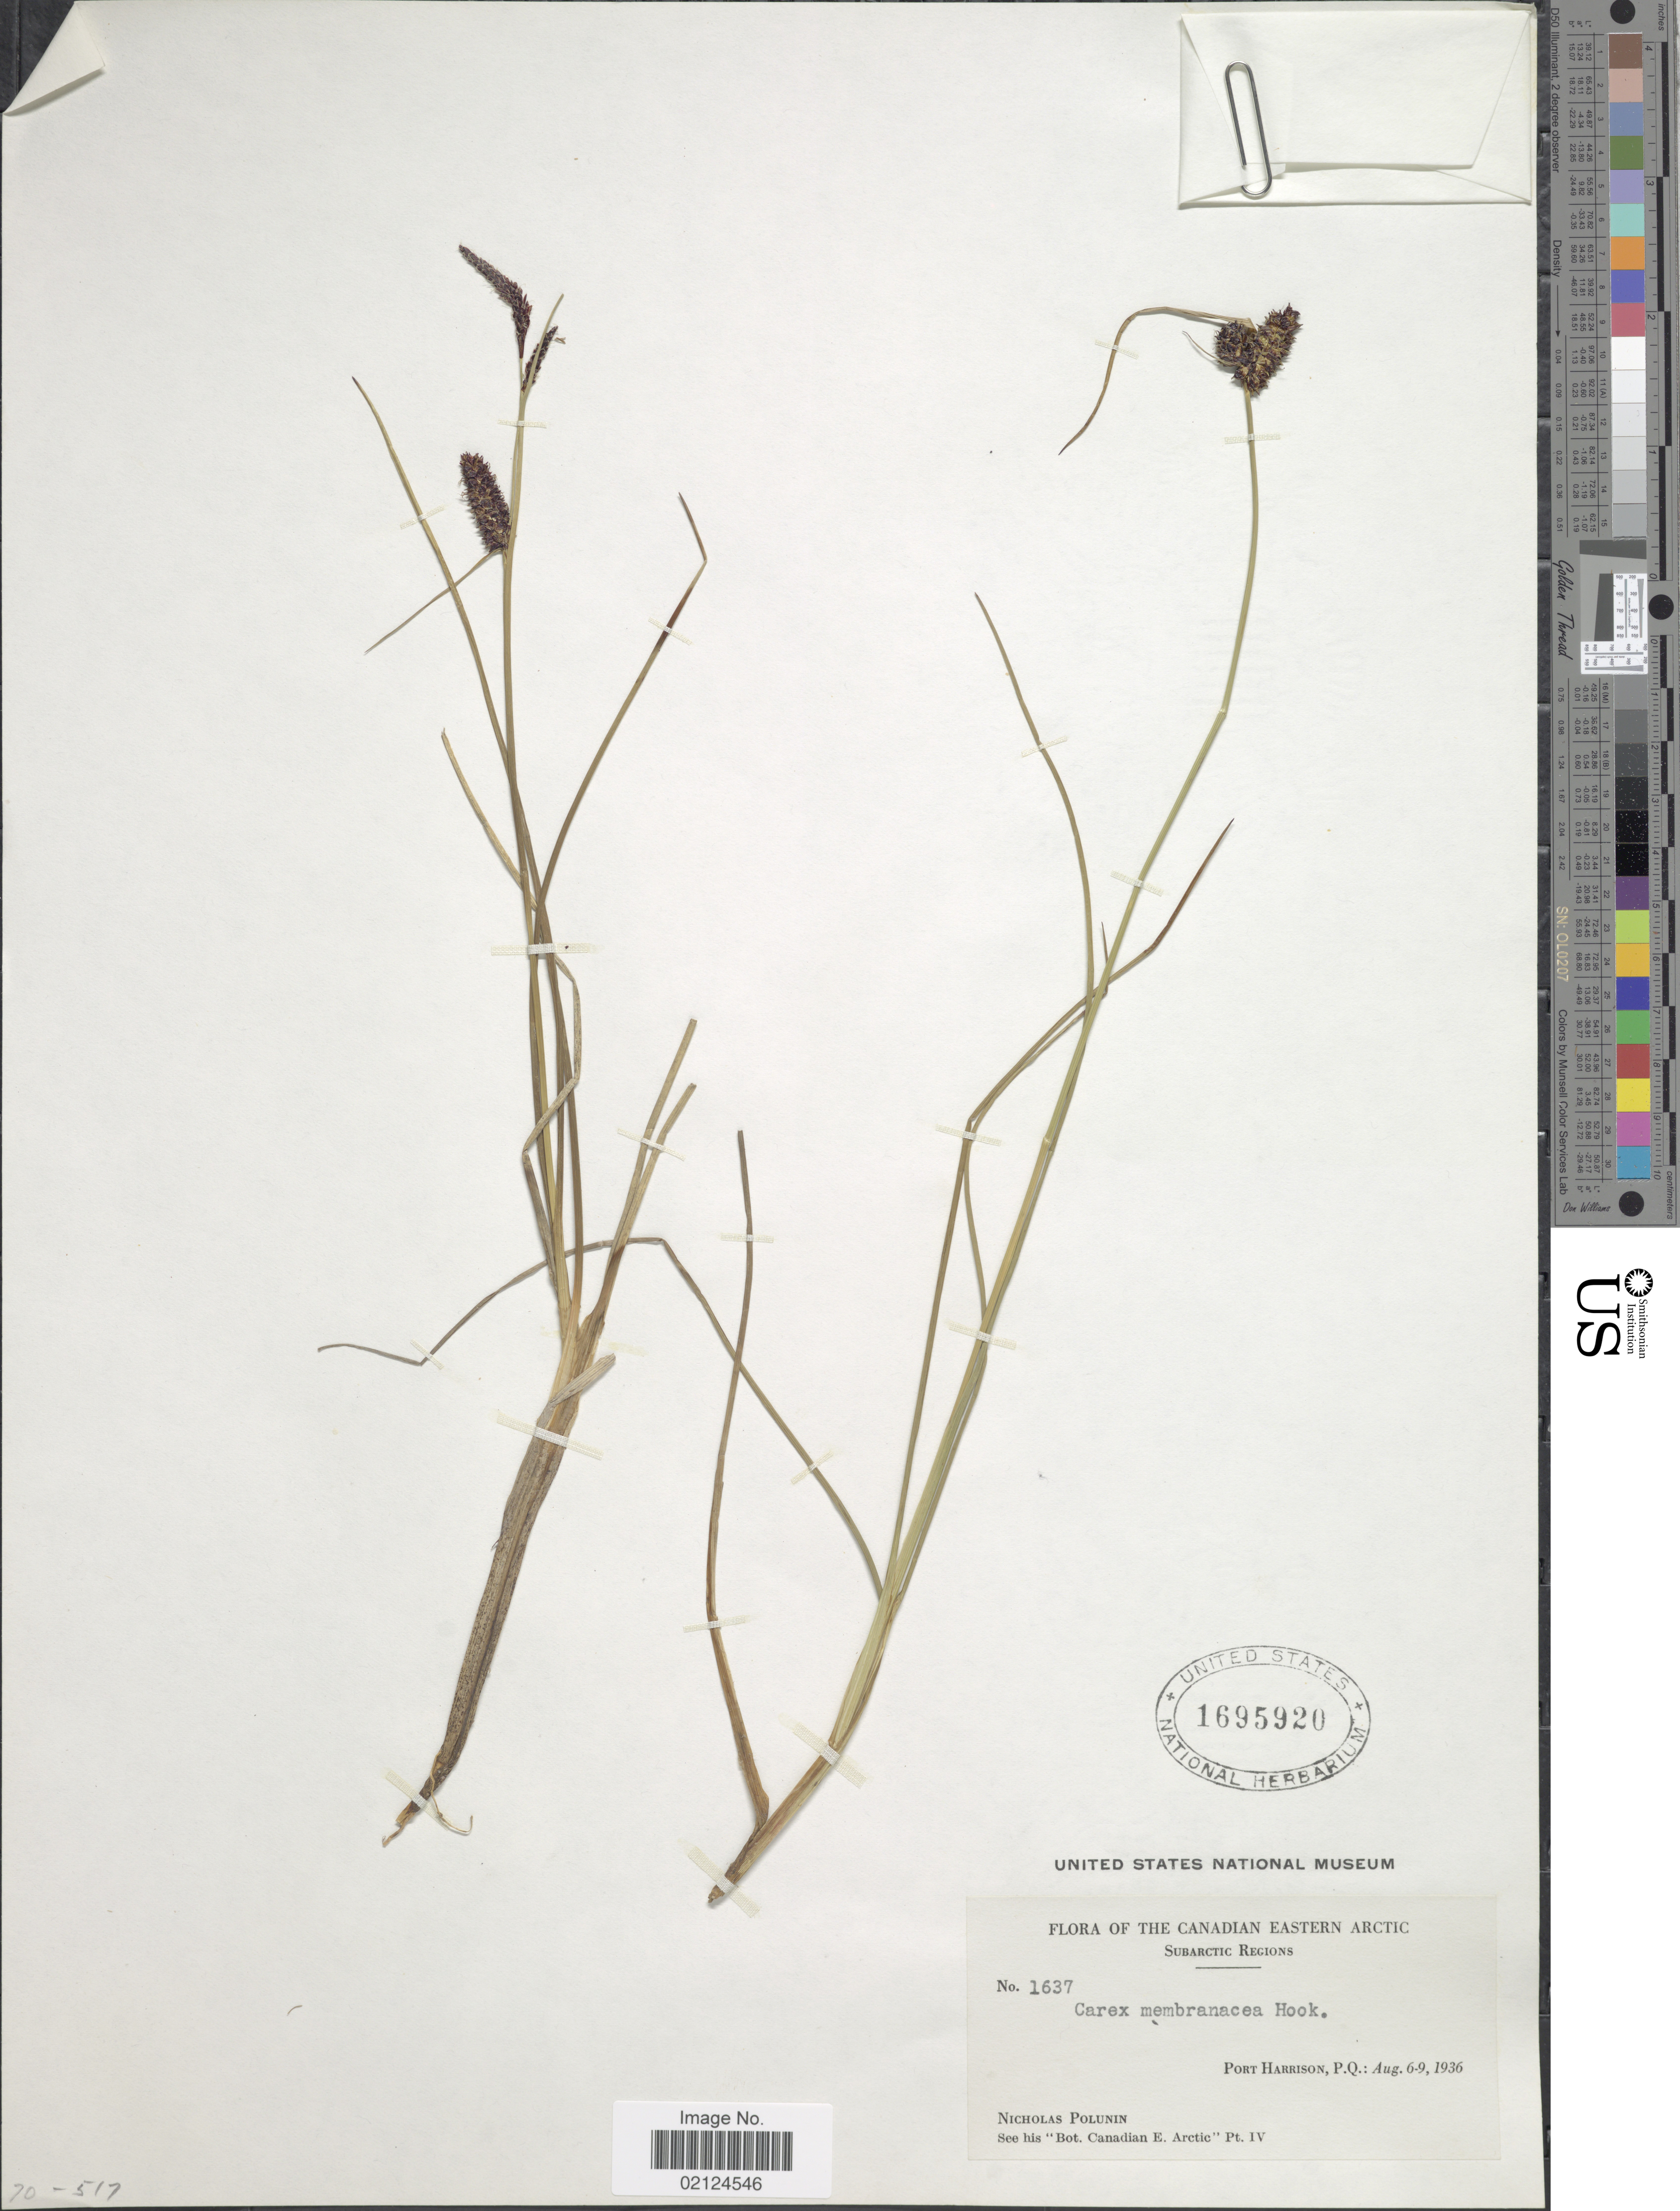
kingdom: Plantae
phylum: Tracheophyta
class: Liliopsida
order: Poales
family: Cyperaceae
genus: Carex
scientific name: Carex membranacea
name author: Hook.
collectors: N. V. Polunin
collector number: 1637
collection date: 1936-08-06/1936-08-09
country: Canada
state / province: Quebec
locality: Eastern Arctic, Subarctic Regions, Port Harrison, P. Q.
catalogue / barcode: US 1695920